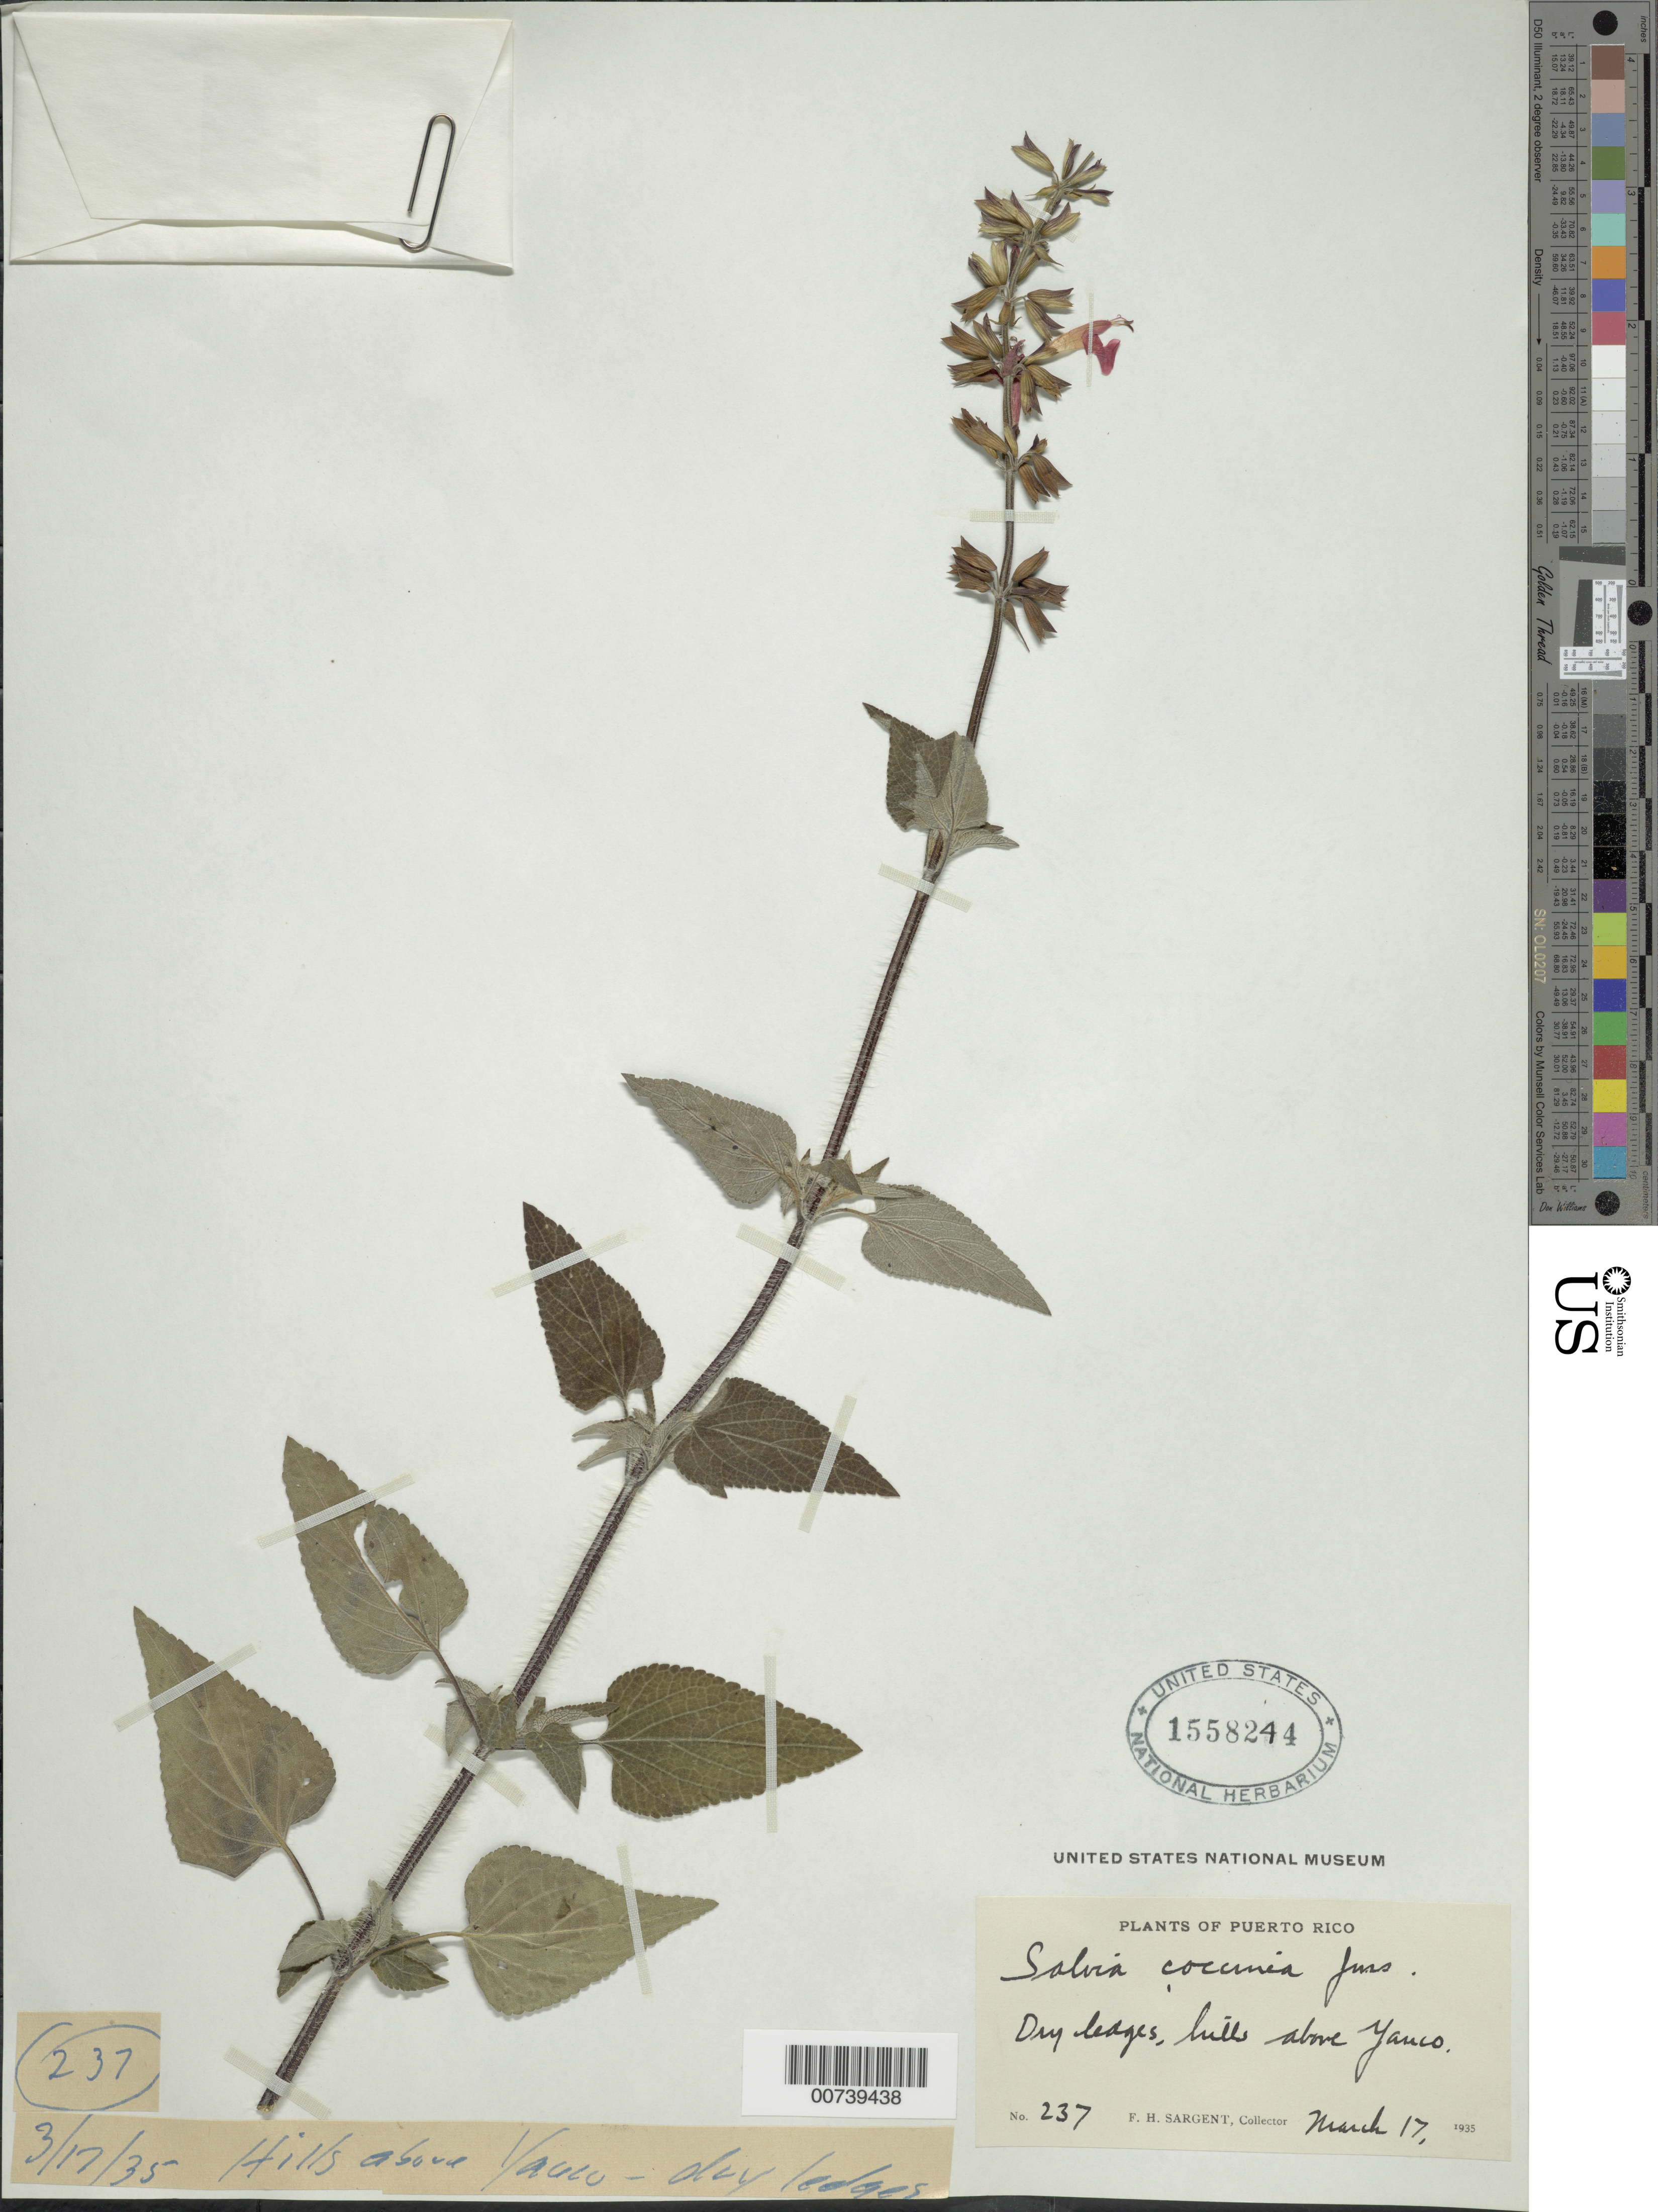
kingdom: Plantae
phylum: Tracheophyta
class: Magnoliopsida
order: Lamiales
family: Lamiaceae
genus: Salvia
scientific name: Salvia coccinea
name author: Buc'hoz ex Etl.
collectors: F. H. Sargent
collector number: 237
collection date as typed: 17 Mar 1935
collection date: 1935-03-17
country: Puerto Rico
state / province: Yauco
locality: Hills above Yauco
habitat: Dry ledges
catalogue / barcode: US 1558244